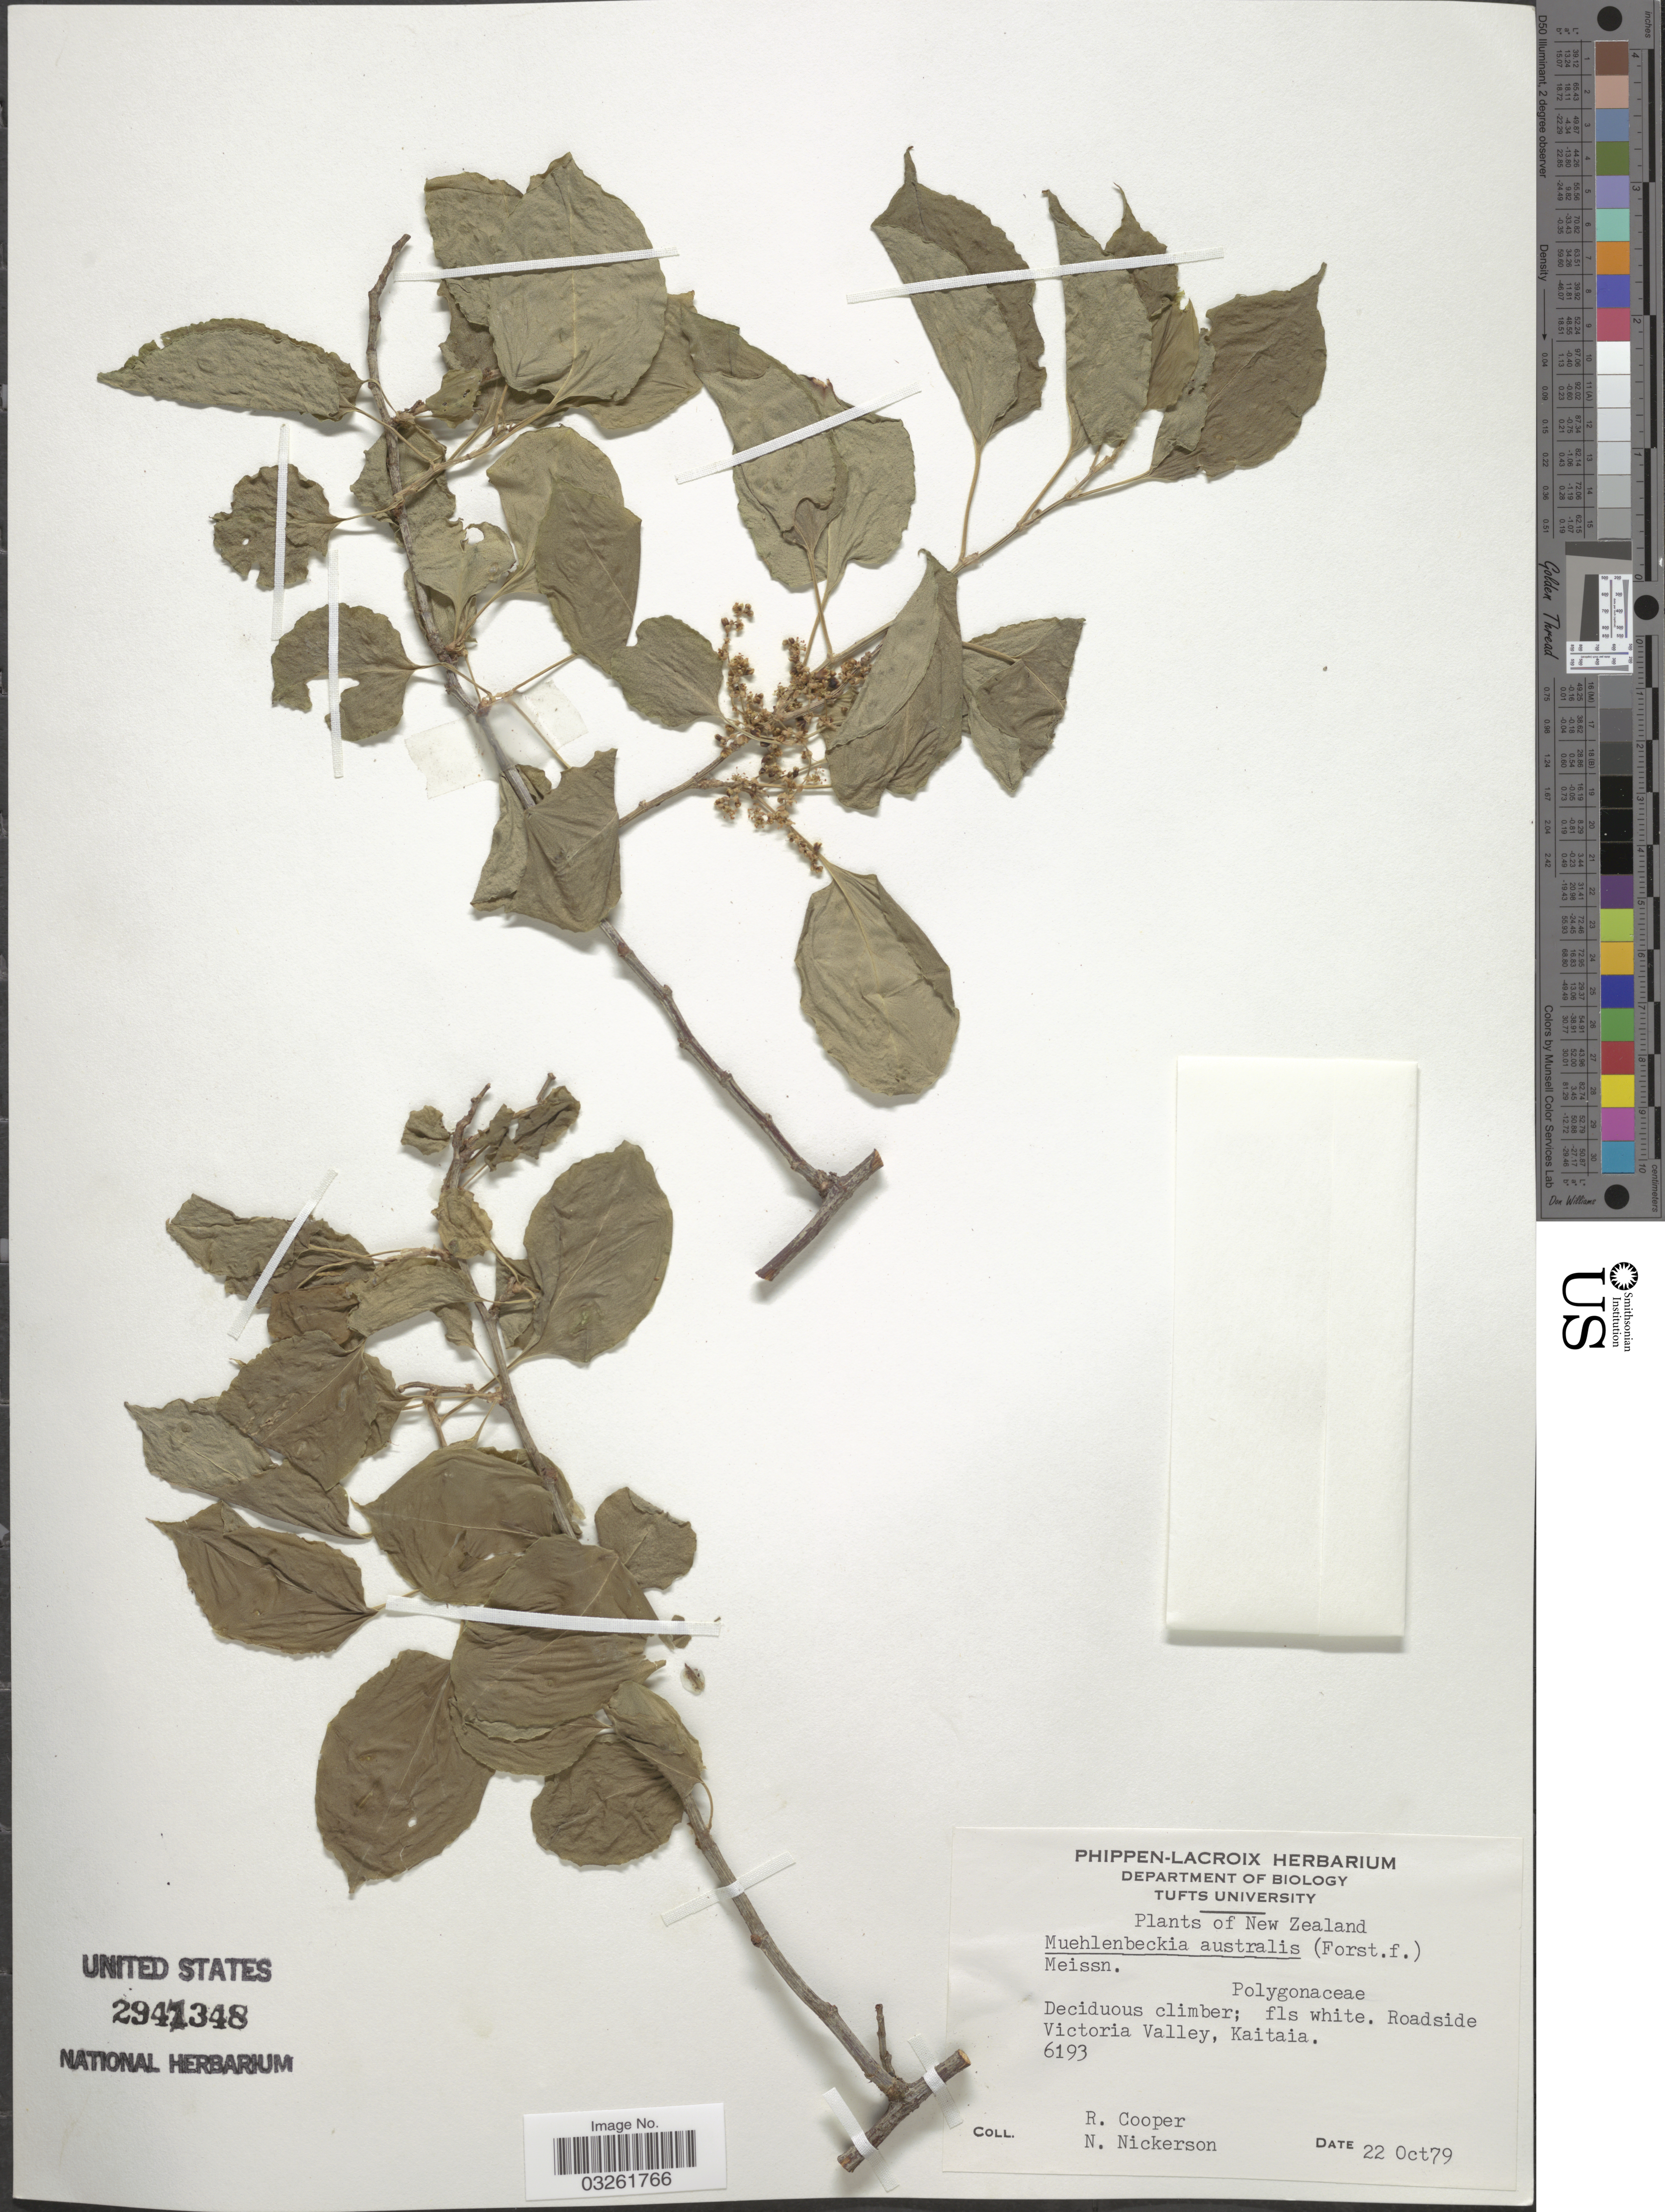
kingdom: Plantae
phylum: Tracheophyta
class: Magnoliopsida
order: Caryophyllales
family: Polygonaceae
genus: Muehlenbeckia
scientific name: Muehlenbeckia australis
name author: Meisn.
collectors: R. Cooper & N. Nickerson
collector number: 6193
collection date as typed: Transcribed d/m/y: 22/10/79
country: New Zealand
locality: Roadside Victoria Valley, Kaitaia.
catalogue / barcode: US 2941348